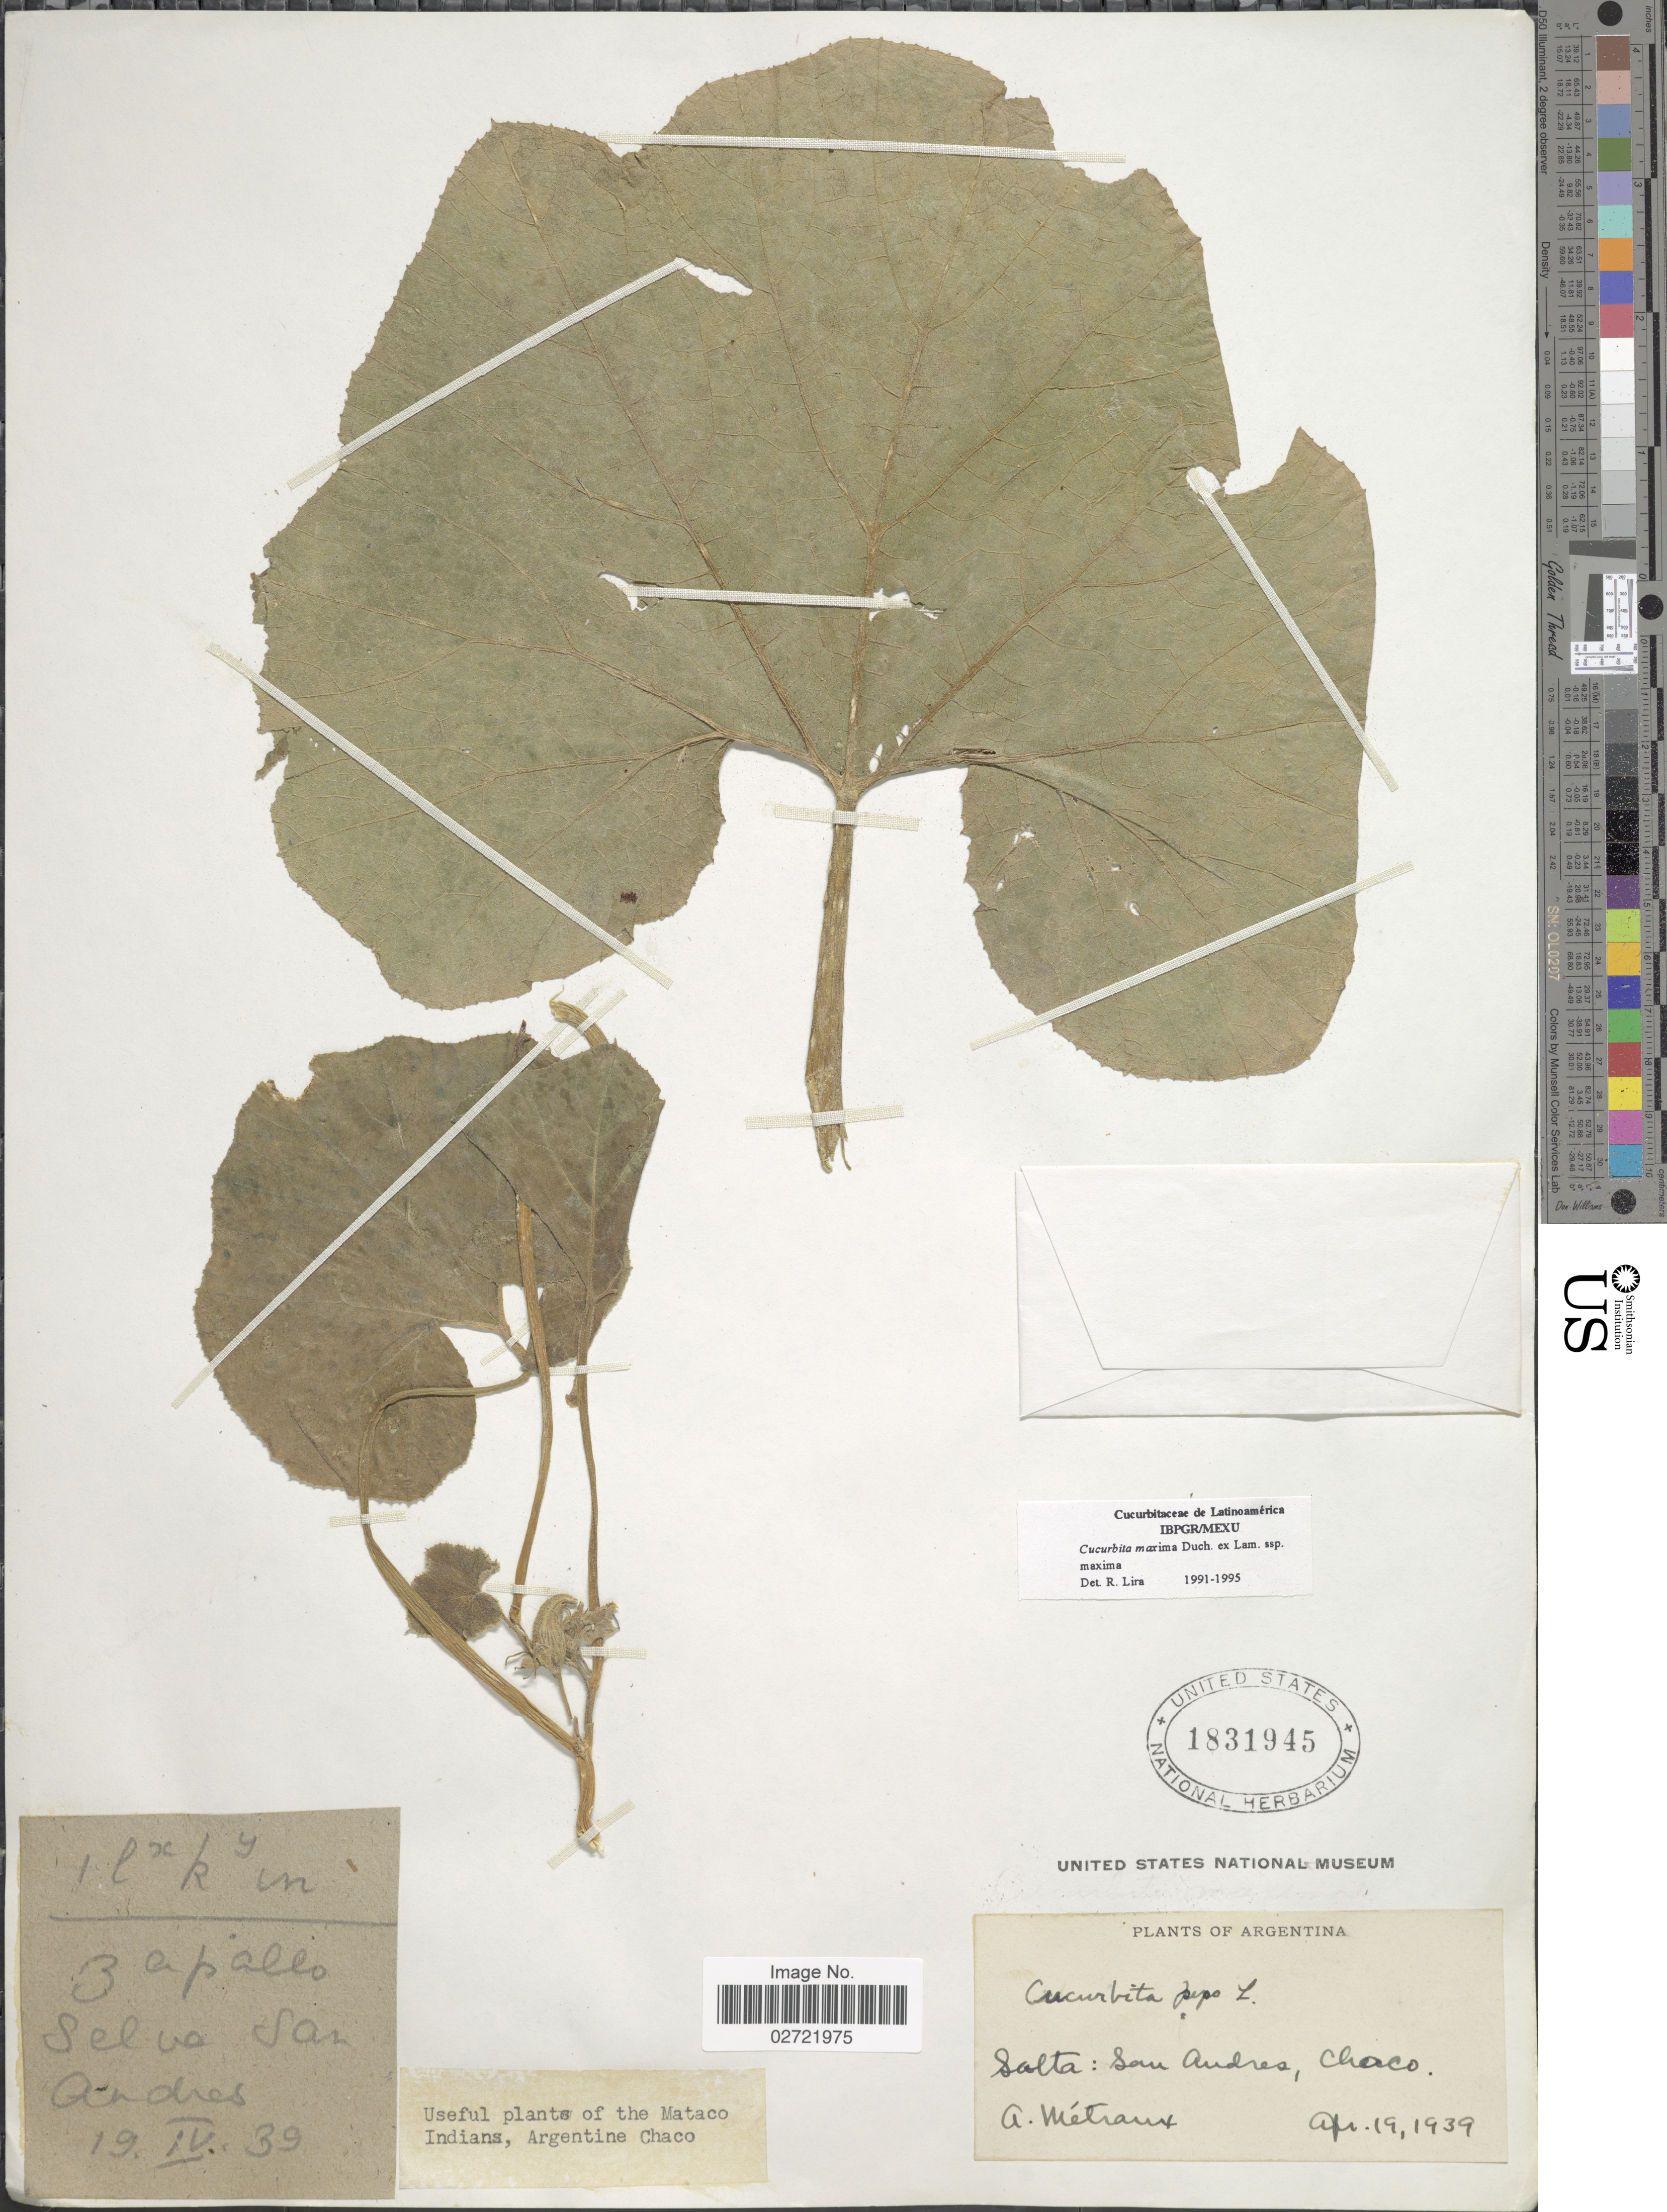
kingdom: Plantae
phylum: Tracheophyta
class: Magnoliopsida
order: Cucurbitales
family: Cucurbitaceae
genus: Cucurbita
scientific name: Cucurbita maxima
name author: Duchesne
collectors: A. Metraux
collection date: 1939-04-19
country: Argentina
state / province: Salta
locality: San Andres, Chaco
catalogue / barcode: US 1831945